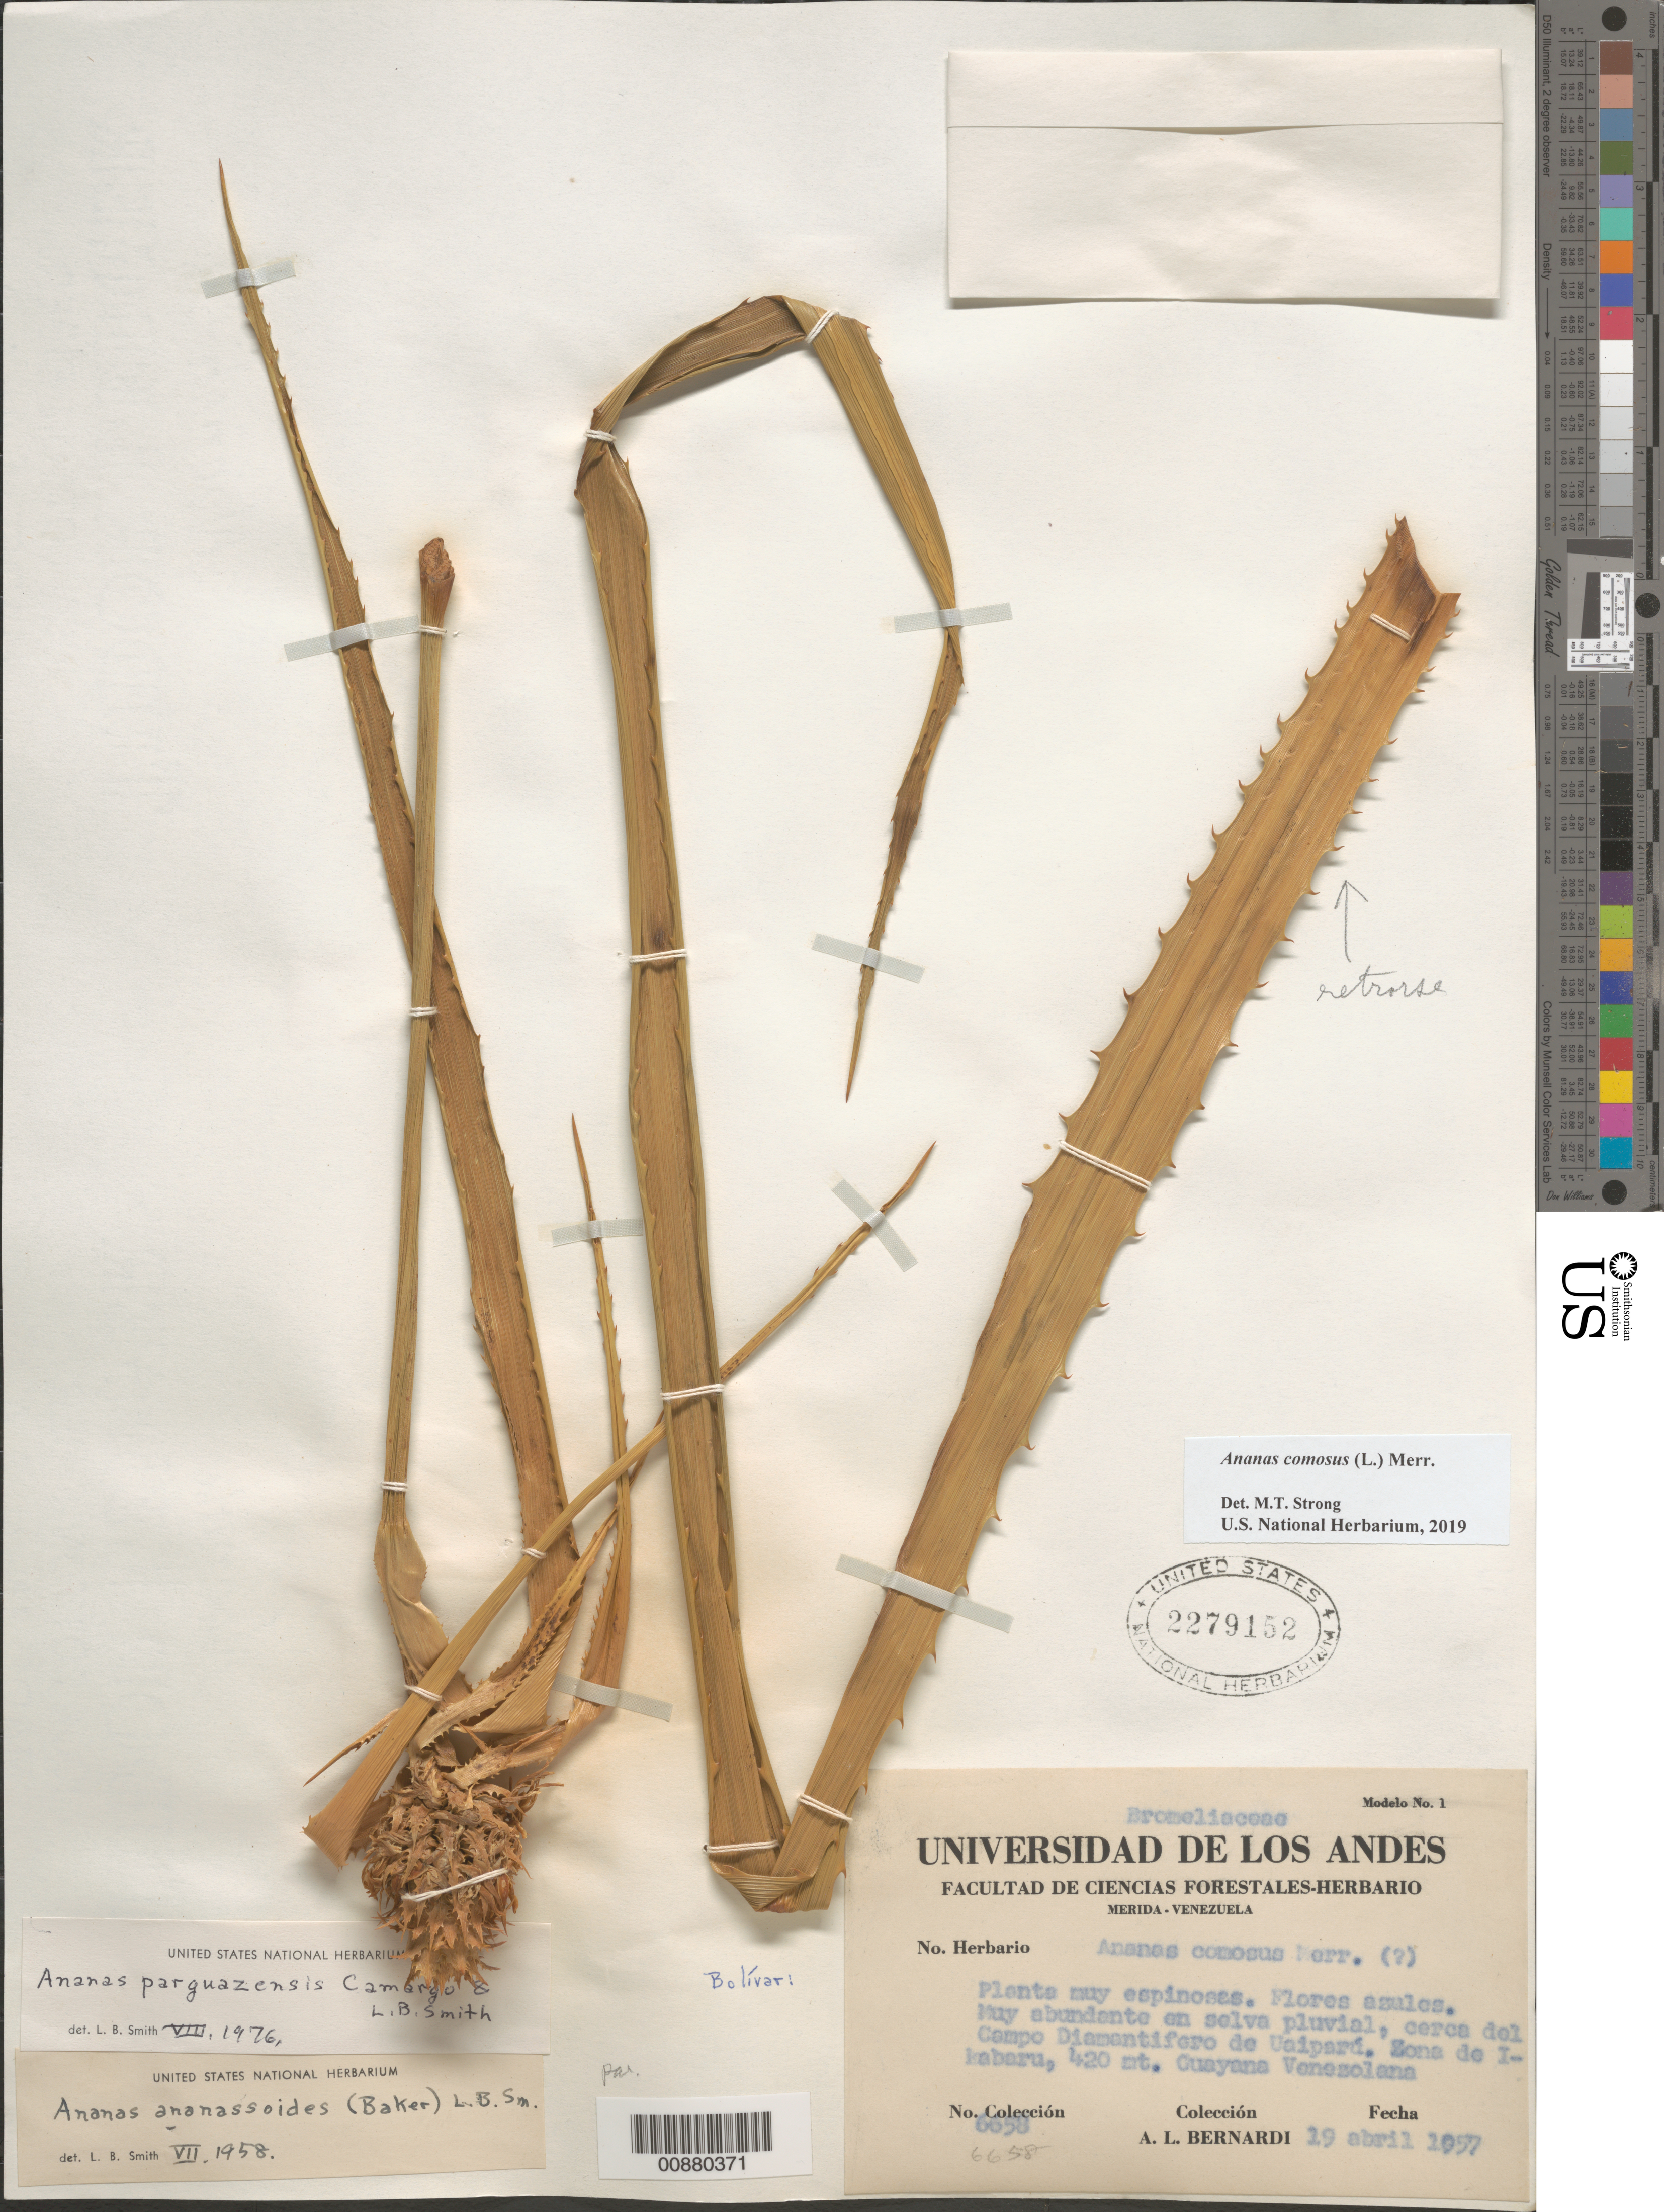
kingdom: Plantae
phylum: Tracheophyta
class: Liliopsida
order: Poales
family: Bromeliaceae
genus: Ananas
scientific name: Ananas comosus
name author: (L.) Merr.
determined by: Strong, Mark T., (BOT), Smithsonian Institution - National Museum of Natural History (UNITED STATES)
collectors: A. L. Bernardi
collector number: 6658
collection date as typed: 19-Apr-57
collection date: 1957-04-19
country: Venezuela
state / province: Bolívar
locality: Campo Diamantifero de Uaiparu, region de Ikebaru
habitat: Selva pluvial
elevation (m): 420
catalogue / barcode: US 2279152